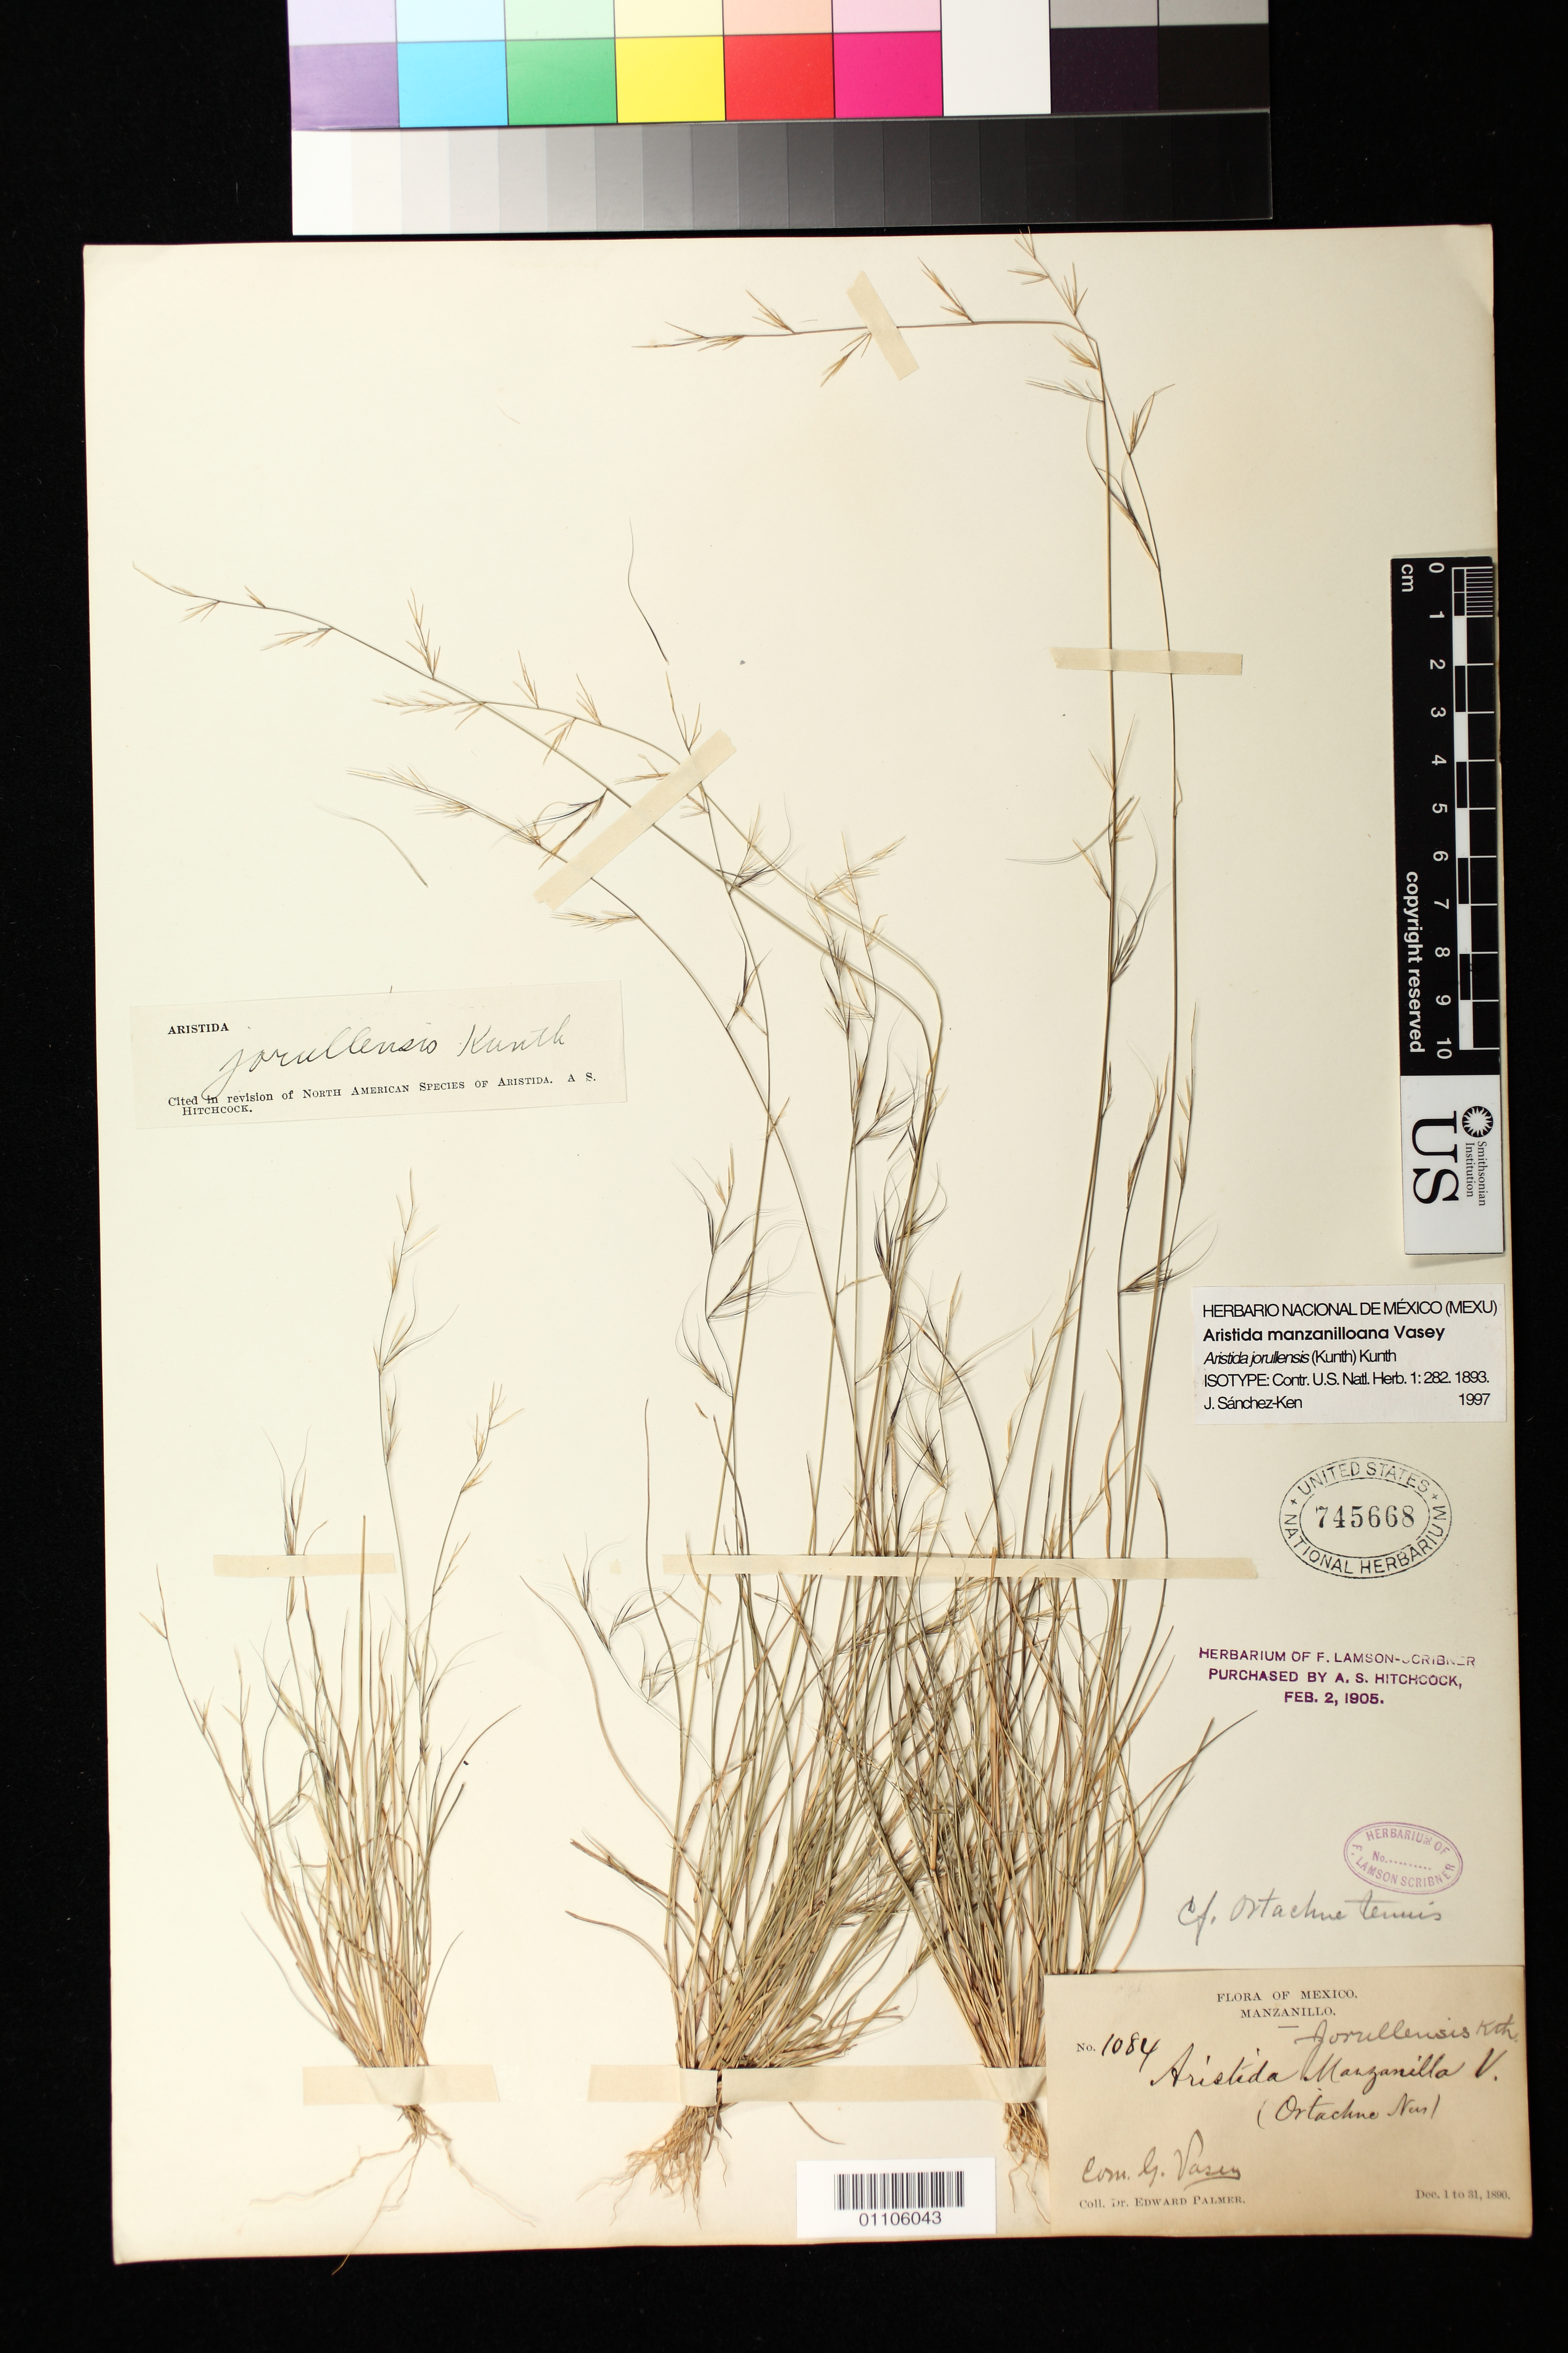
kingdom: Plantae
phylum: Tracheophyta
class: Liliopsida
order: Poales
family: Poaceae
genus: Aristida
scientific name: Aristida manzanilloana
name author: Vasey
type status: Isotype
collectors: E. Palmer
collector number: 1084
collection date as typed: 01 Dec 1890 to 31 Dec 1890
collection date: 1890-12-01/1890-12-31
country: Mexico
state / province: Colima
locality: Manzanillo.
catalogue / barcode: US 745668